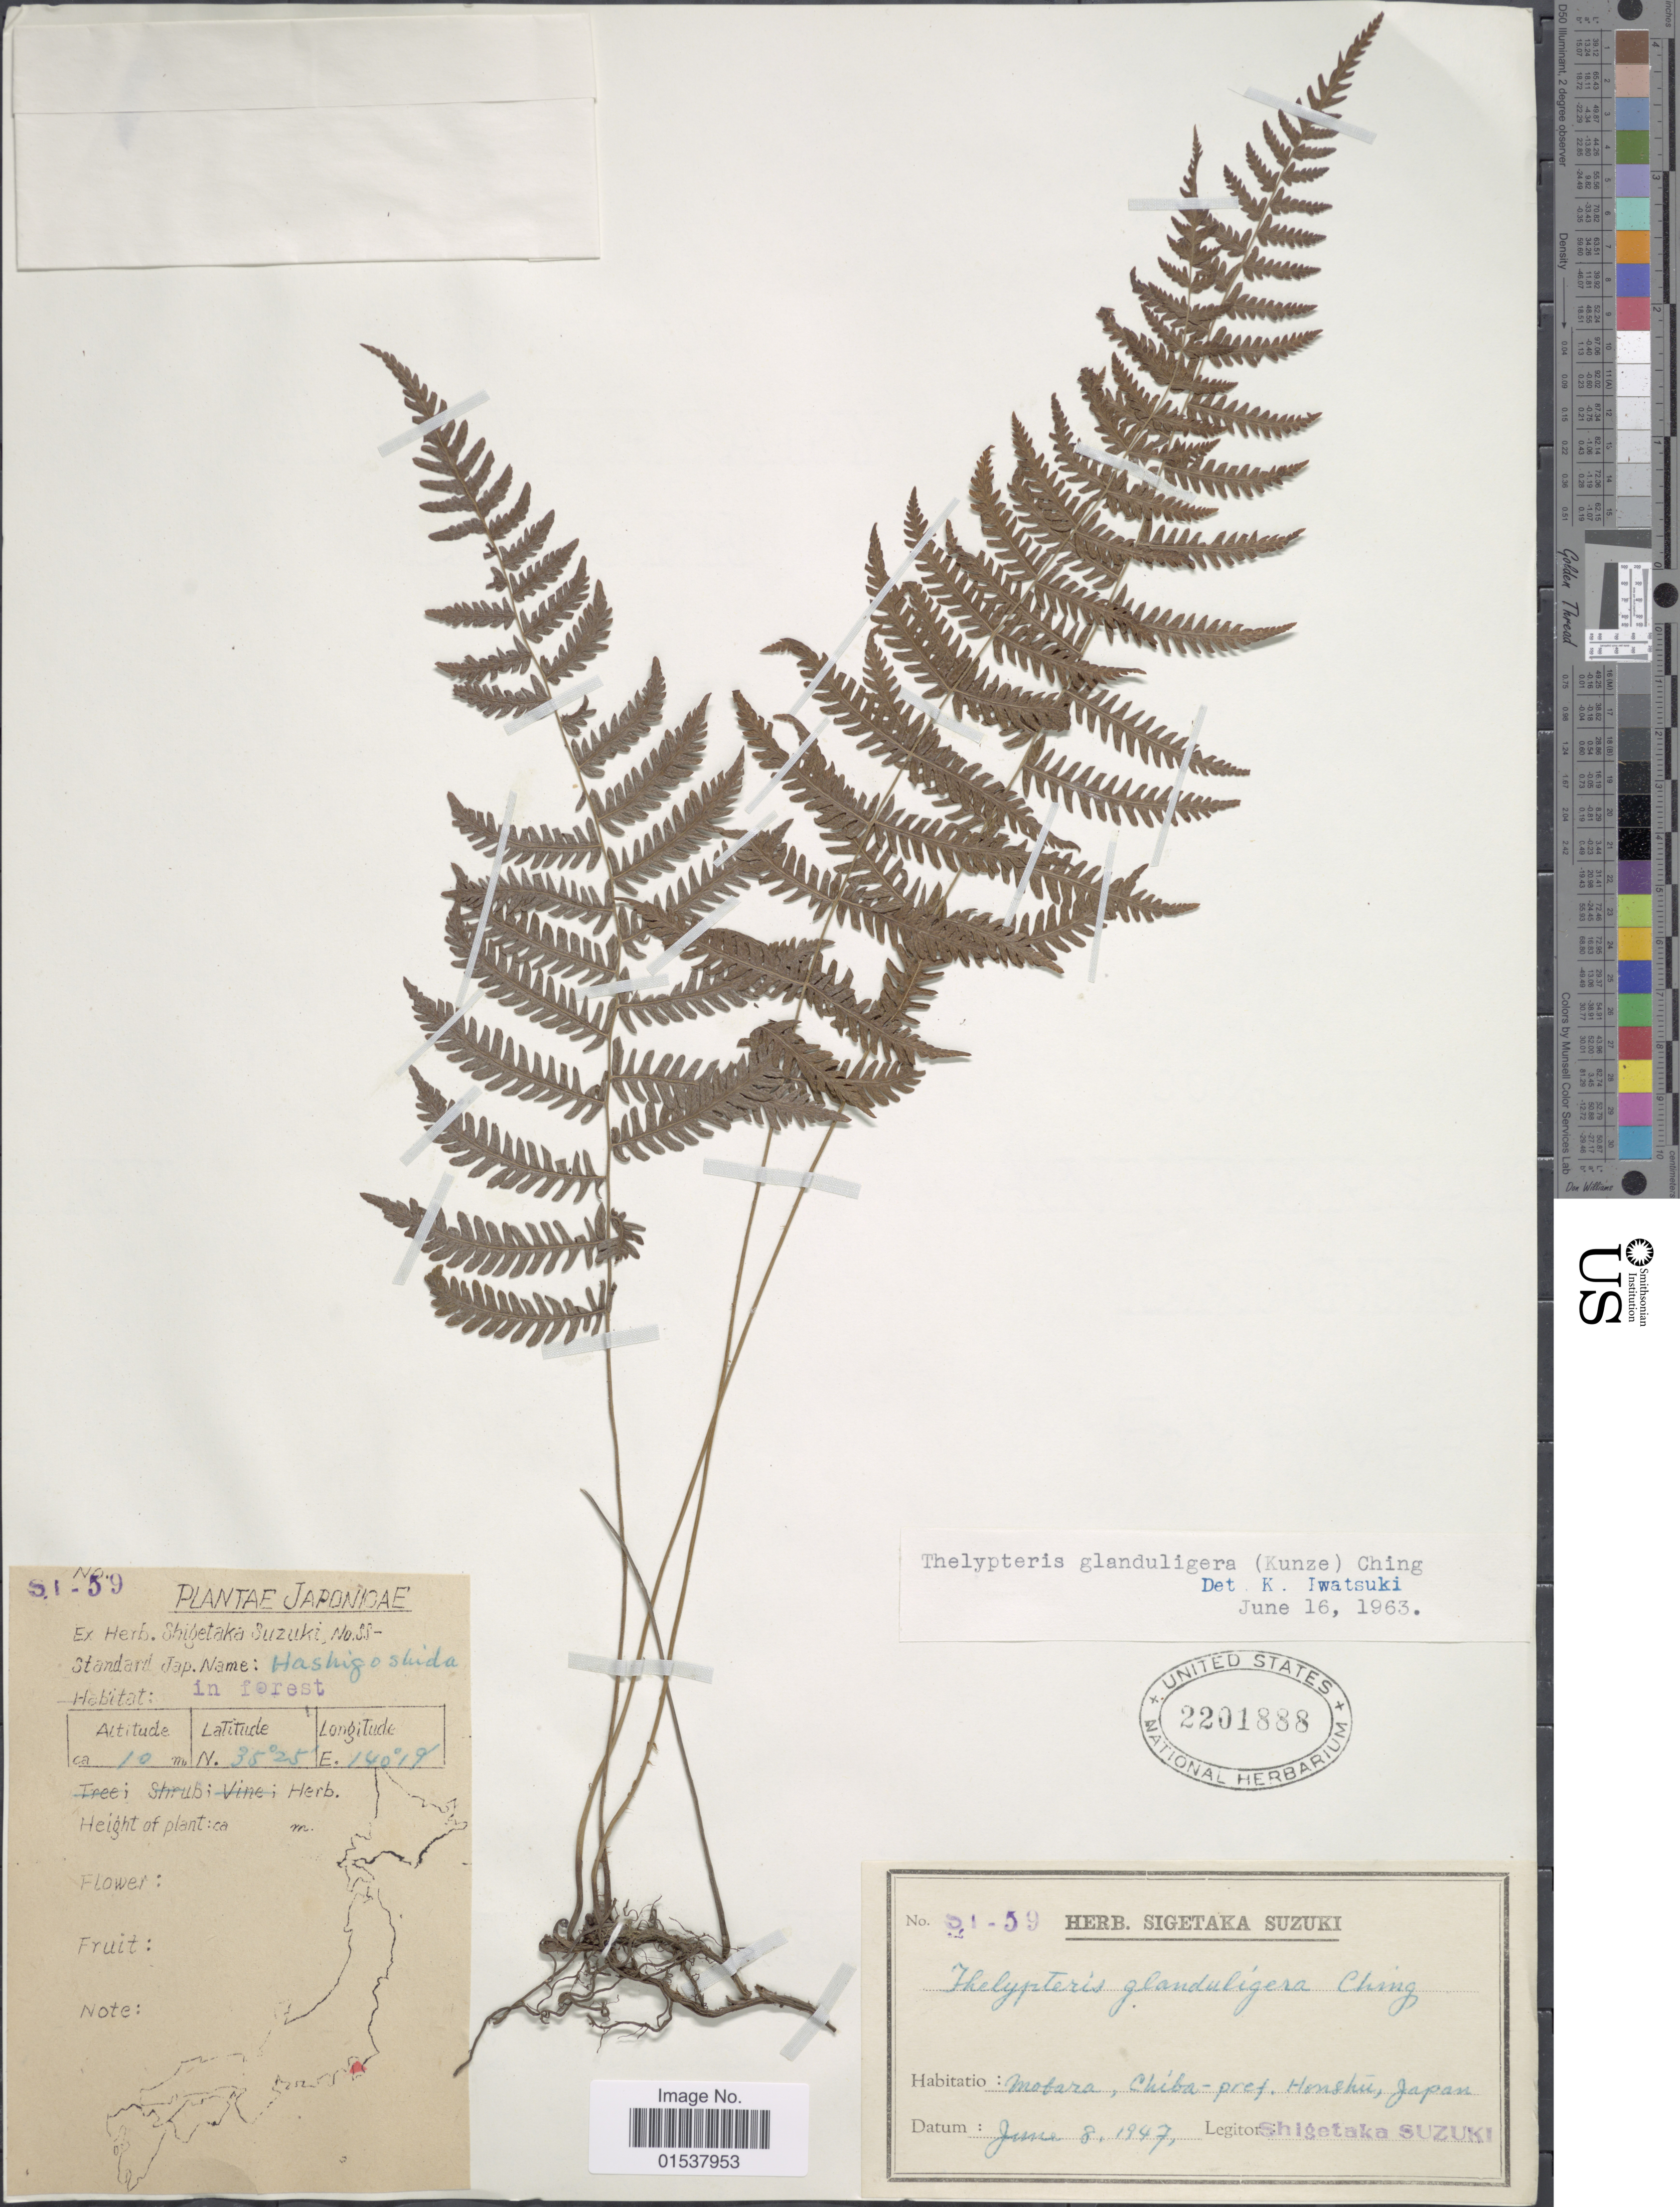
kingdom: Plantae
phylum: Tracheophyta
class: Polypodiopsida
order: Polypodiales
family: Thelypteridaceae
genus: Parathelypteris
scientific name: Parathelypteris glanduligera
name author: (Kunze) Ching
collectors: S. Suzuki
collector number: SI-59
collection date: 1947-06-08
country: Japan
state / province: Tiba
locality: Japonicae, Mobara, Chiba-pref. Honshu, Japan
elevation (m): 10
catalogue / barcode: US 2201888